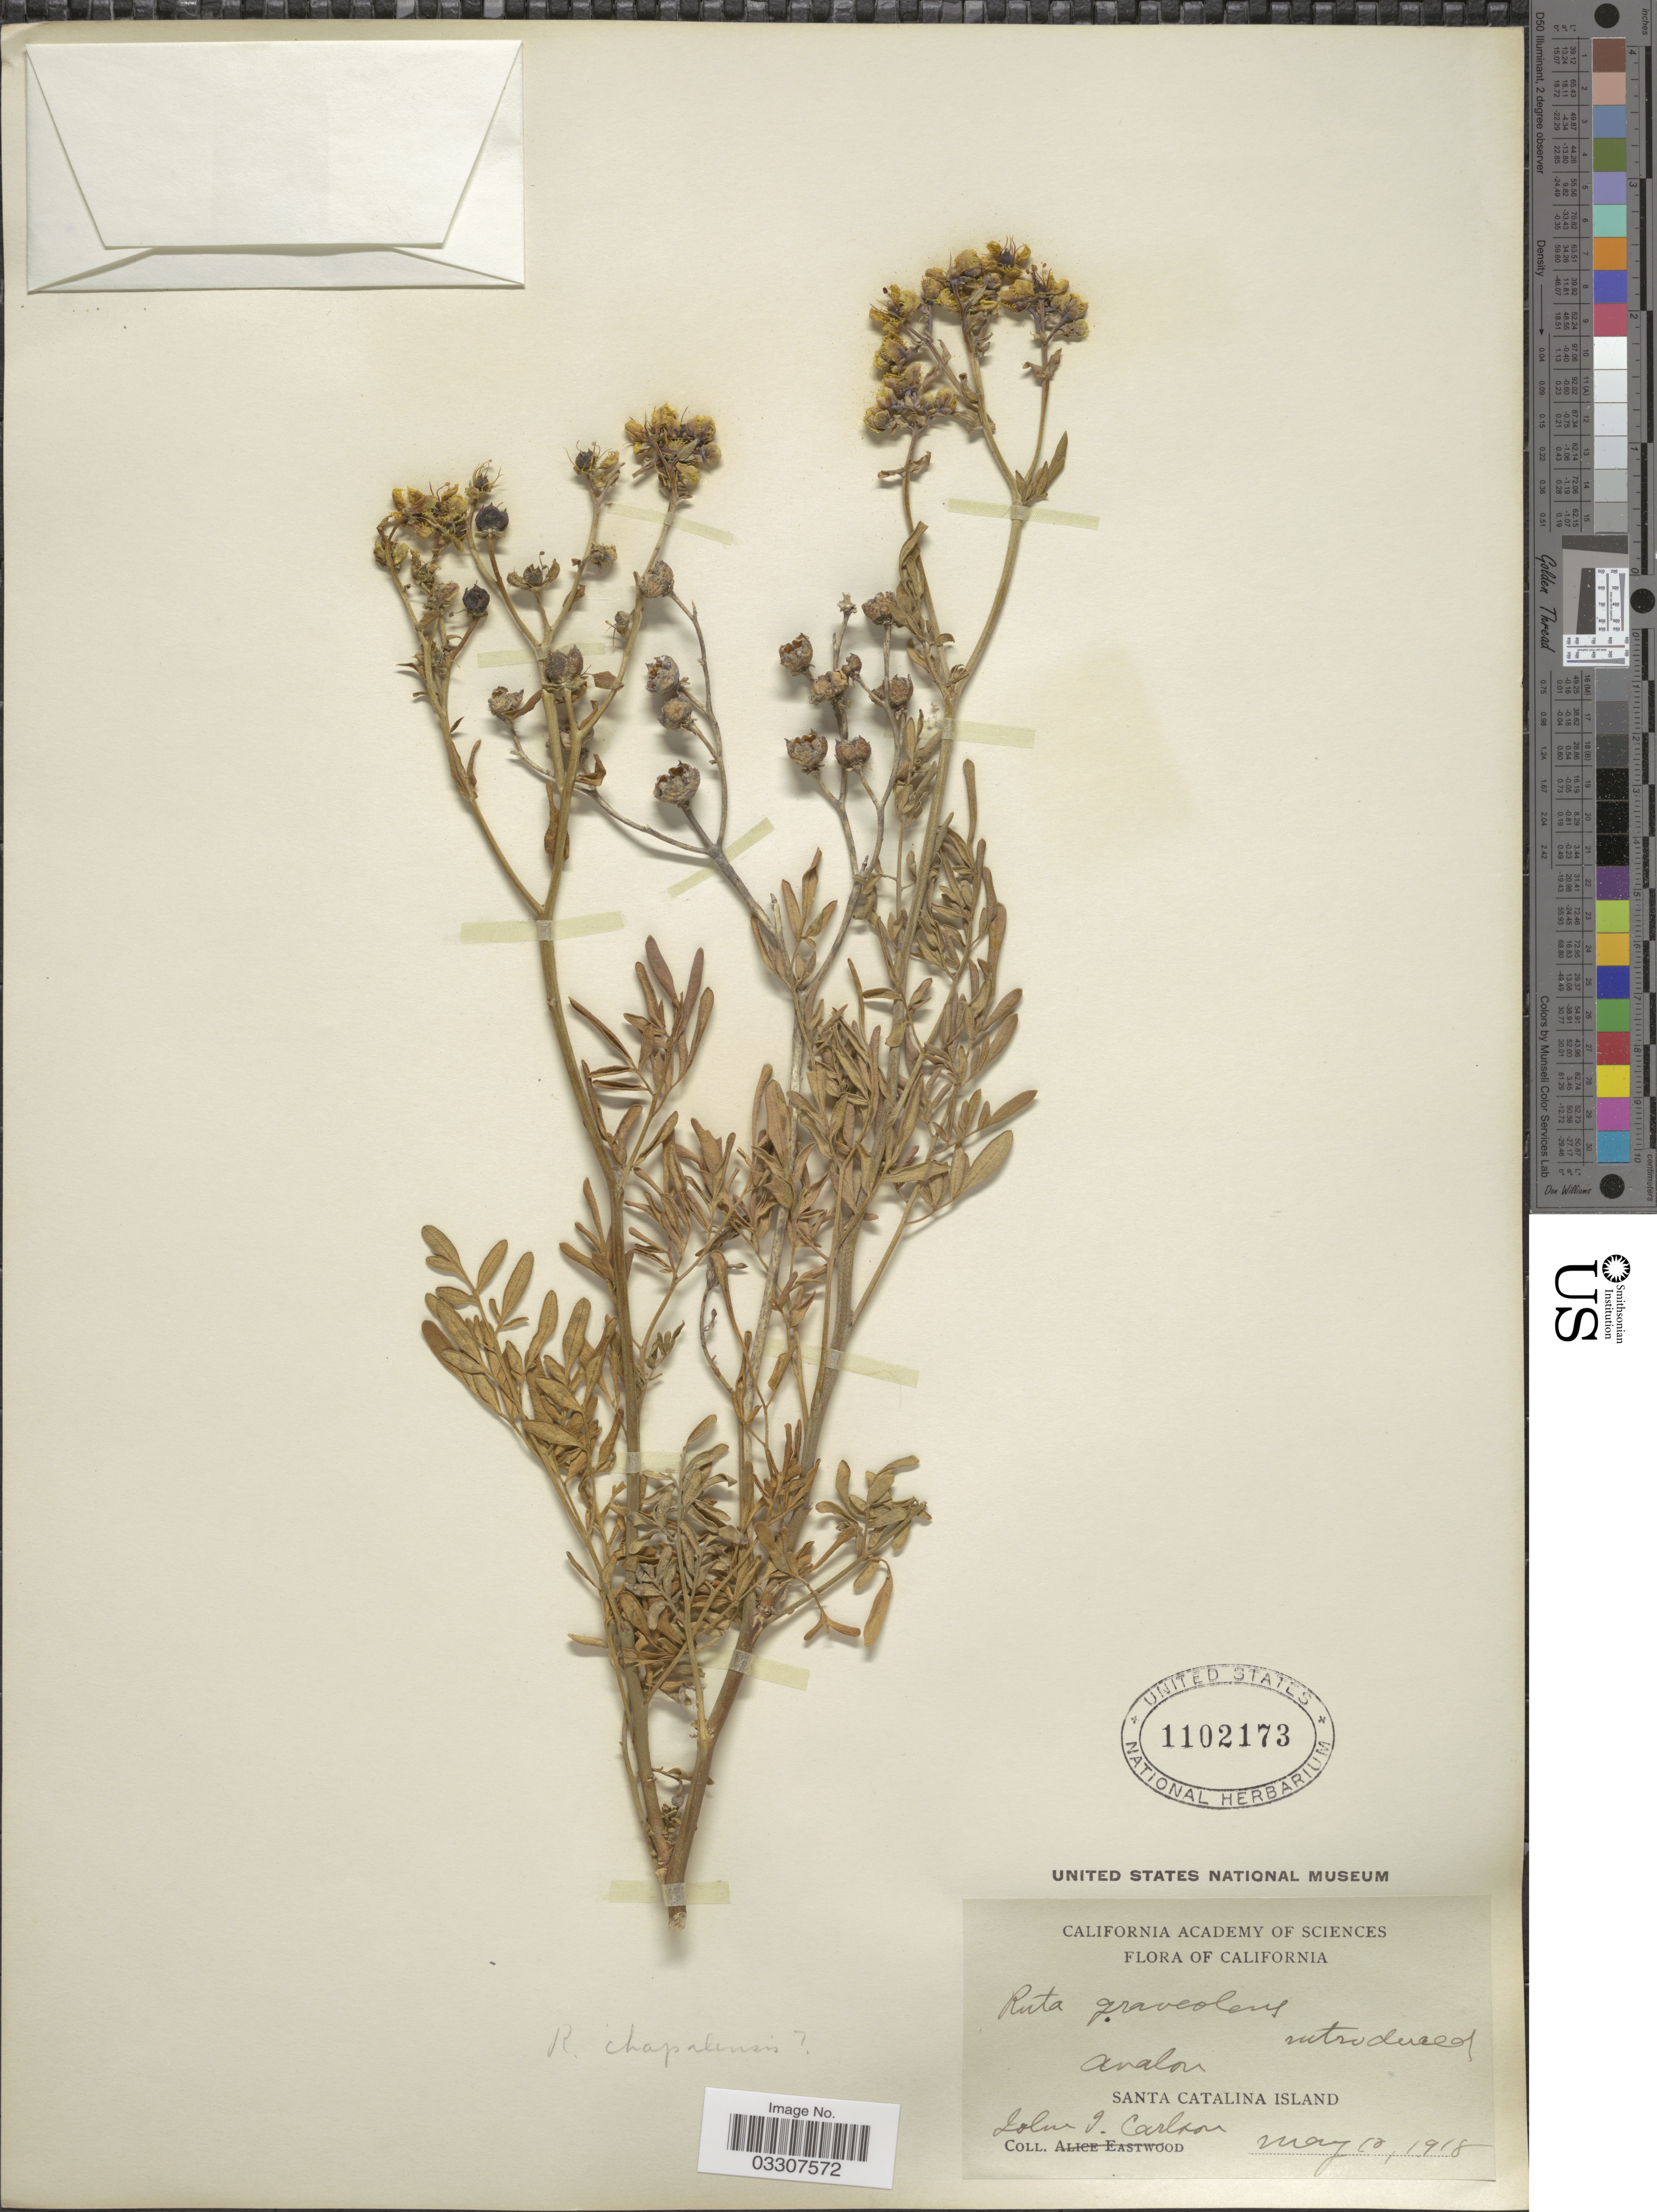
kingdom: Plantae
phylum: Tracheophyta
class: Magnoliopsida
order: Sapindales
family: Rutaceae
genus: Ruta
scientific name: Ruta chalepensis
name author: L.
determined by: Strong, Mark T., (BOT), Smithsonian Institution - National Museum of Natural History (UNITED STATES)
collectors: J. Carlson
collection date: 1918-05-10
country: United States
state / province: California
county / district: Los Angeles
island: Santa Catalina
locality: Analon. [unsure placement] Santa Catalina Island.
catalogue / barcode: US 1102173